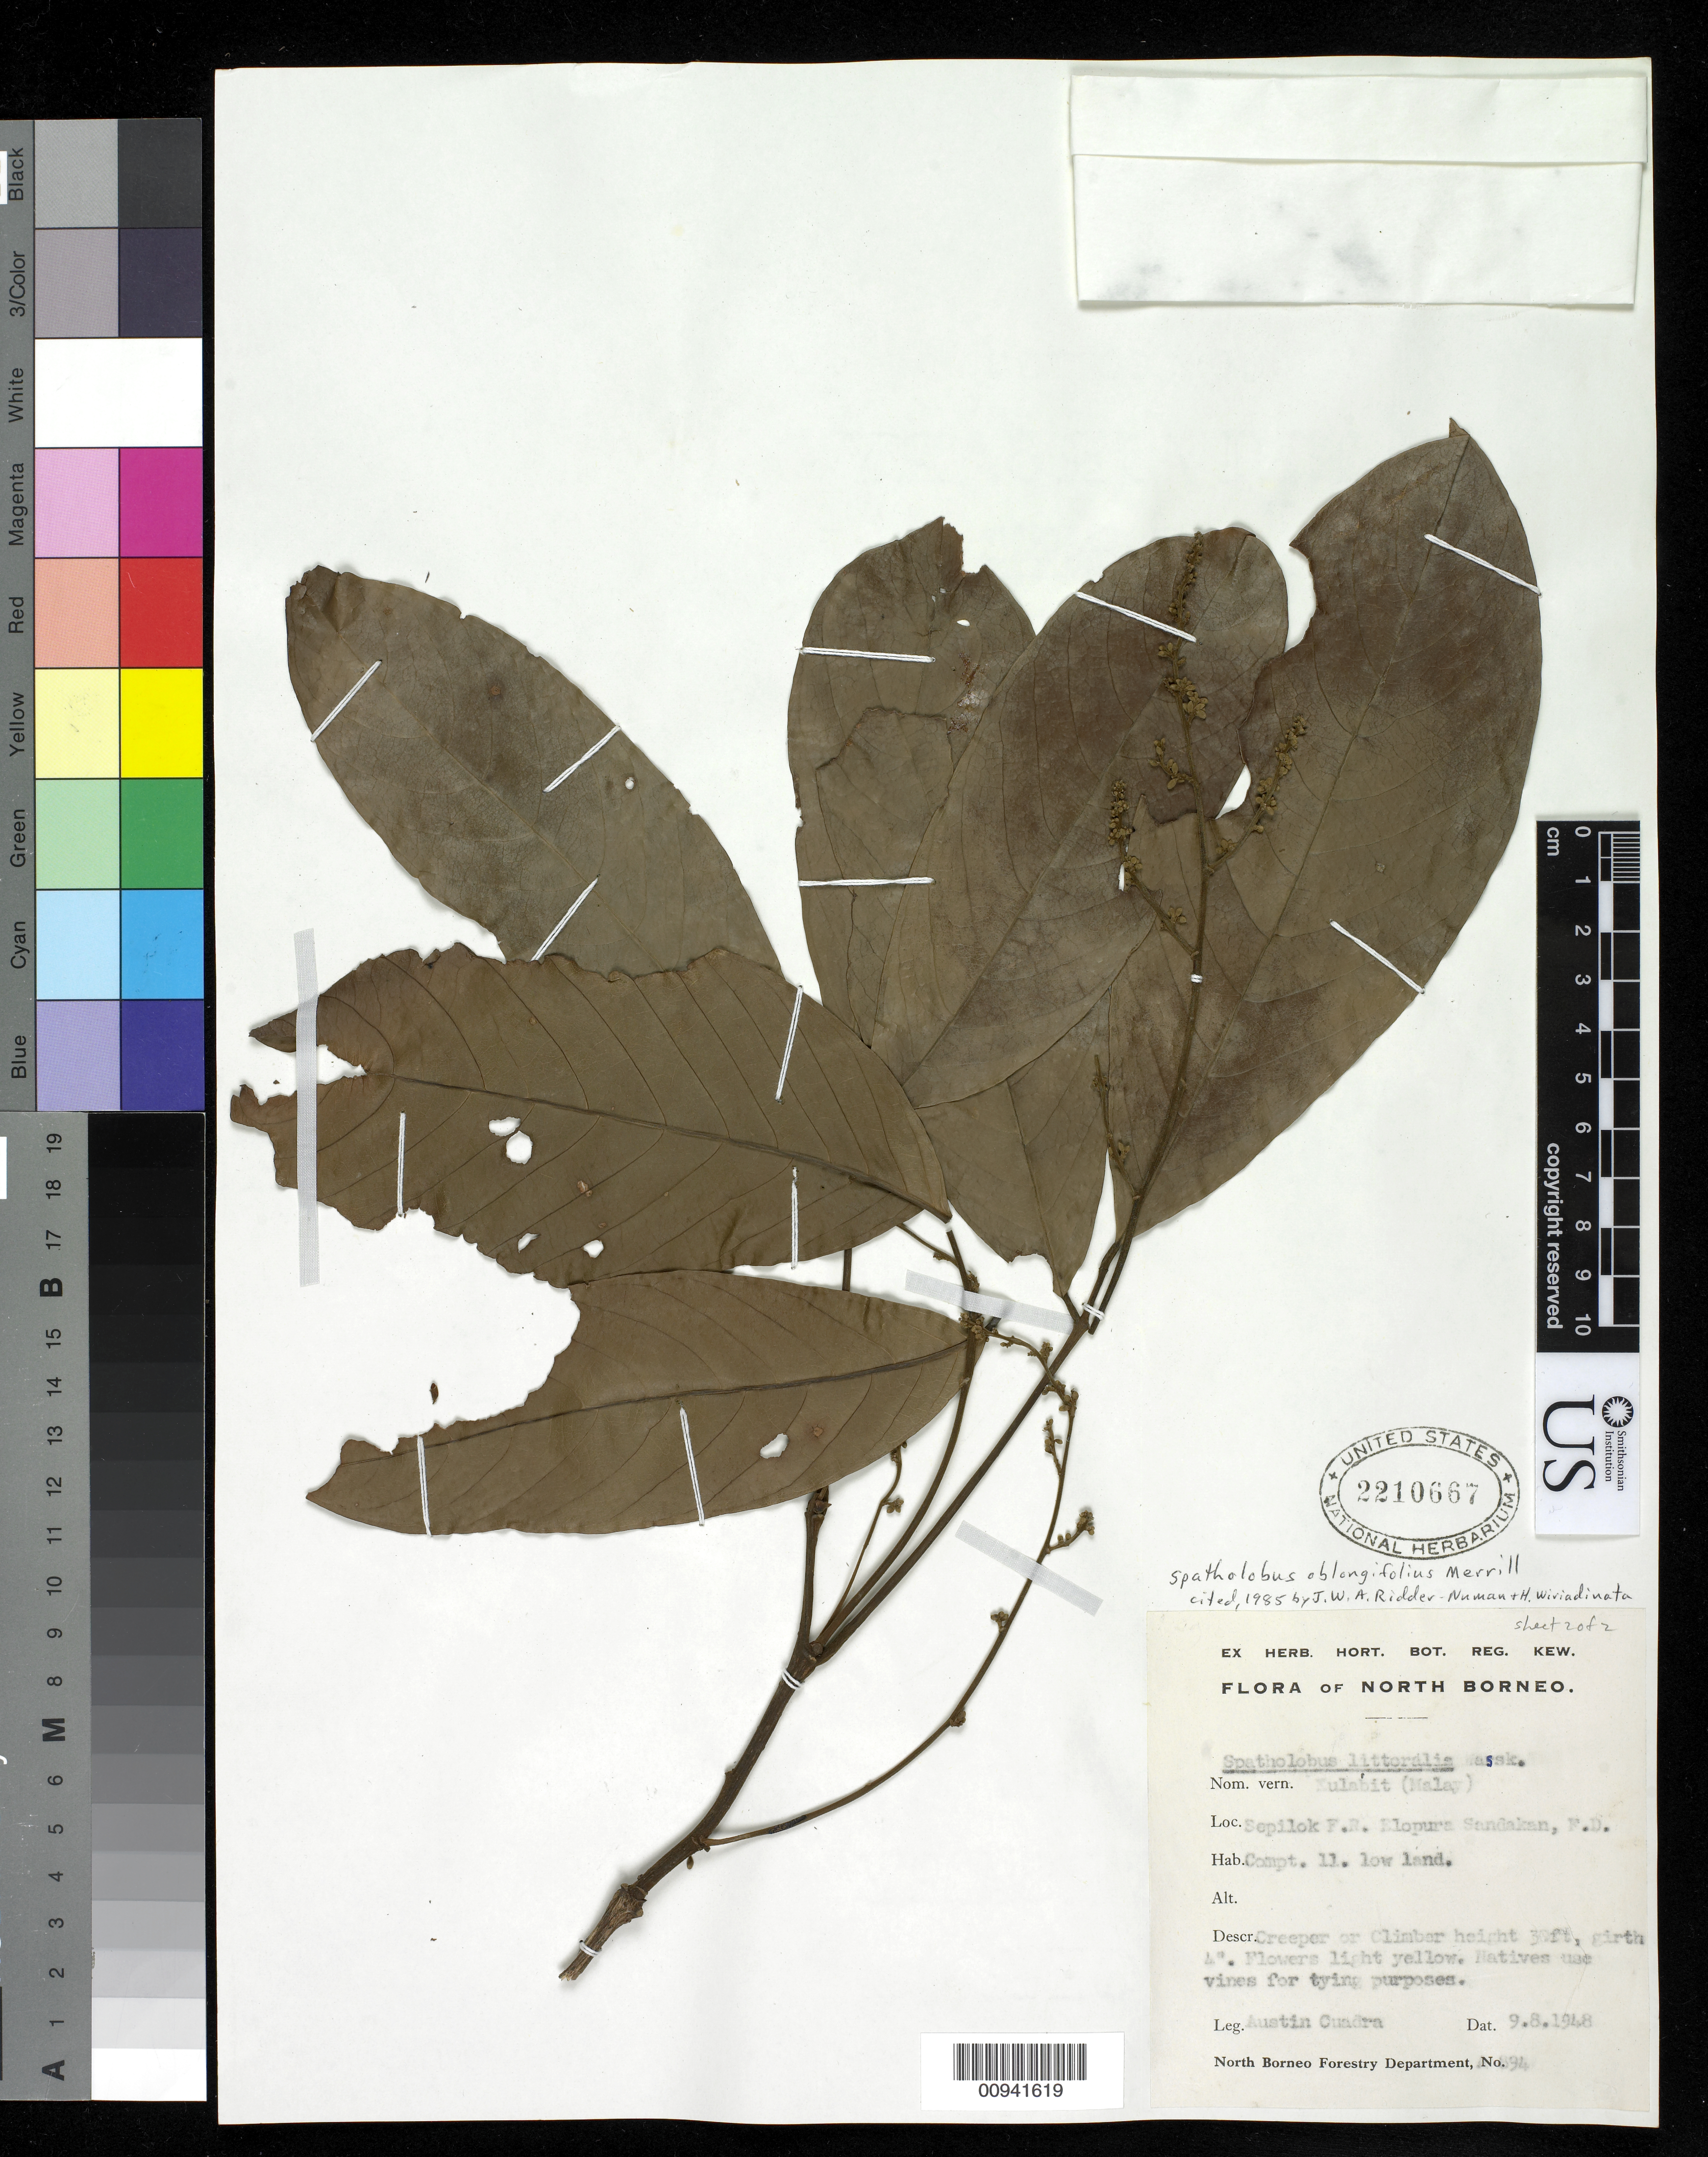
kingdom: Plantae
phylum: Tracheophyta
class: Magnoliopsida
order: Fabales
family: Fabaceae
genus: Spatholobus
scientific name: Spatholobus oblongifolius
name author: Merr.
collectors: A. Cuadra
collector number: A 894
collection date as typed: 09 Aug 1948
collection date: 1948-08-09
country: Malaysia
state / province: North Borneo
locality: Sepilok F.R. Elopura Sandakan, F.D.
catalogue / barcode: US 2210667